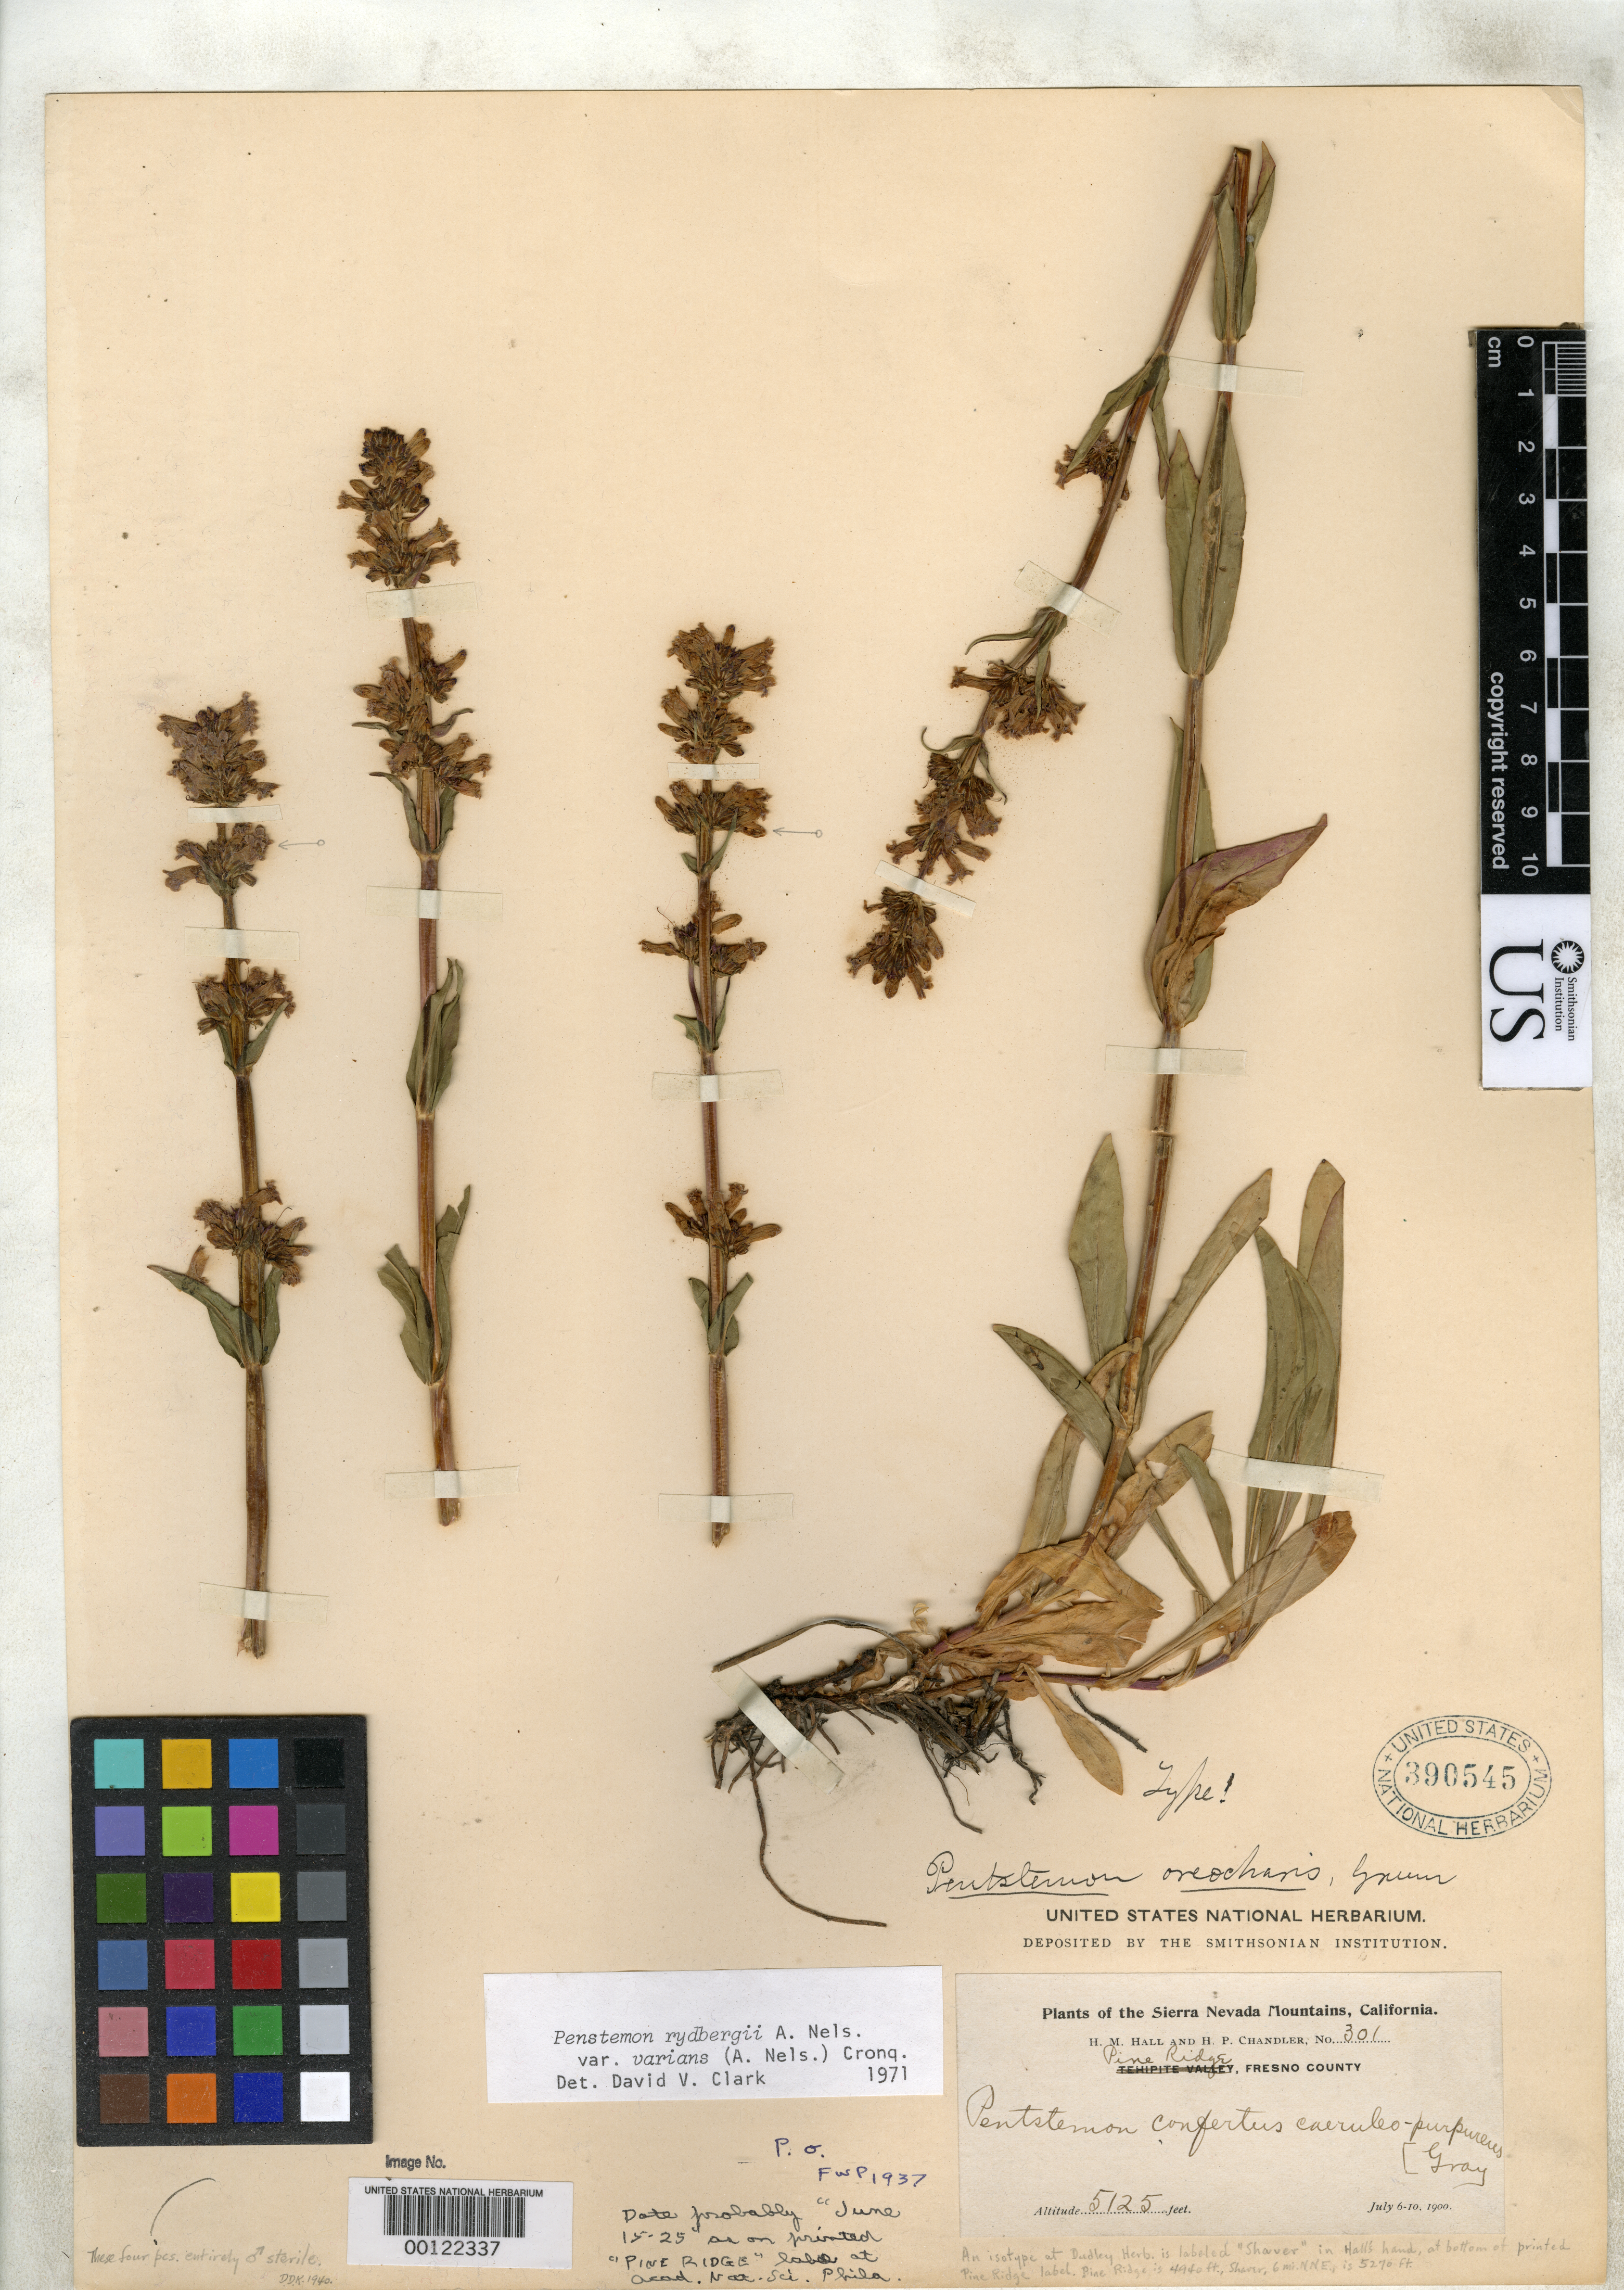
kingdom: Plantae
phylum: Tracheophyta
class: Magnoliopsida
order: Lamiales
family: Plantaginaceae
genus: Penstemon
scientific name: Penstemon oreocharis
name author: Greene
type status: Holotype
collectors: H. M. Hall & H. Chandler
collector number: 301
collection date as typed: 06 Jul 1900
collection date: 1900-07-06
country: United States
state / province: California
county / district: Fresno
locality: Pine Ridge.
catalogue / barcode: US 390545